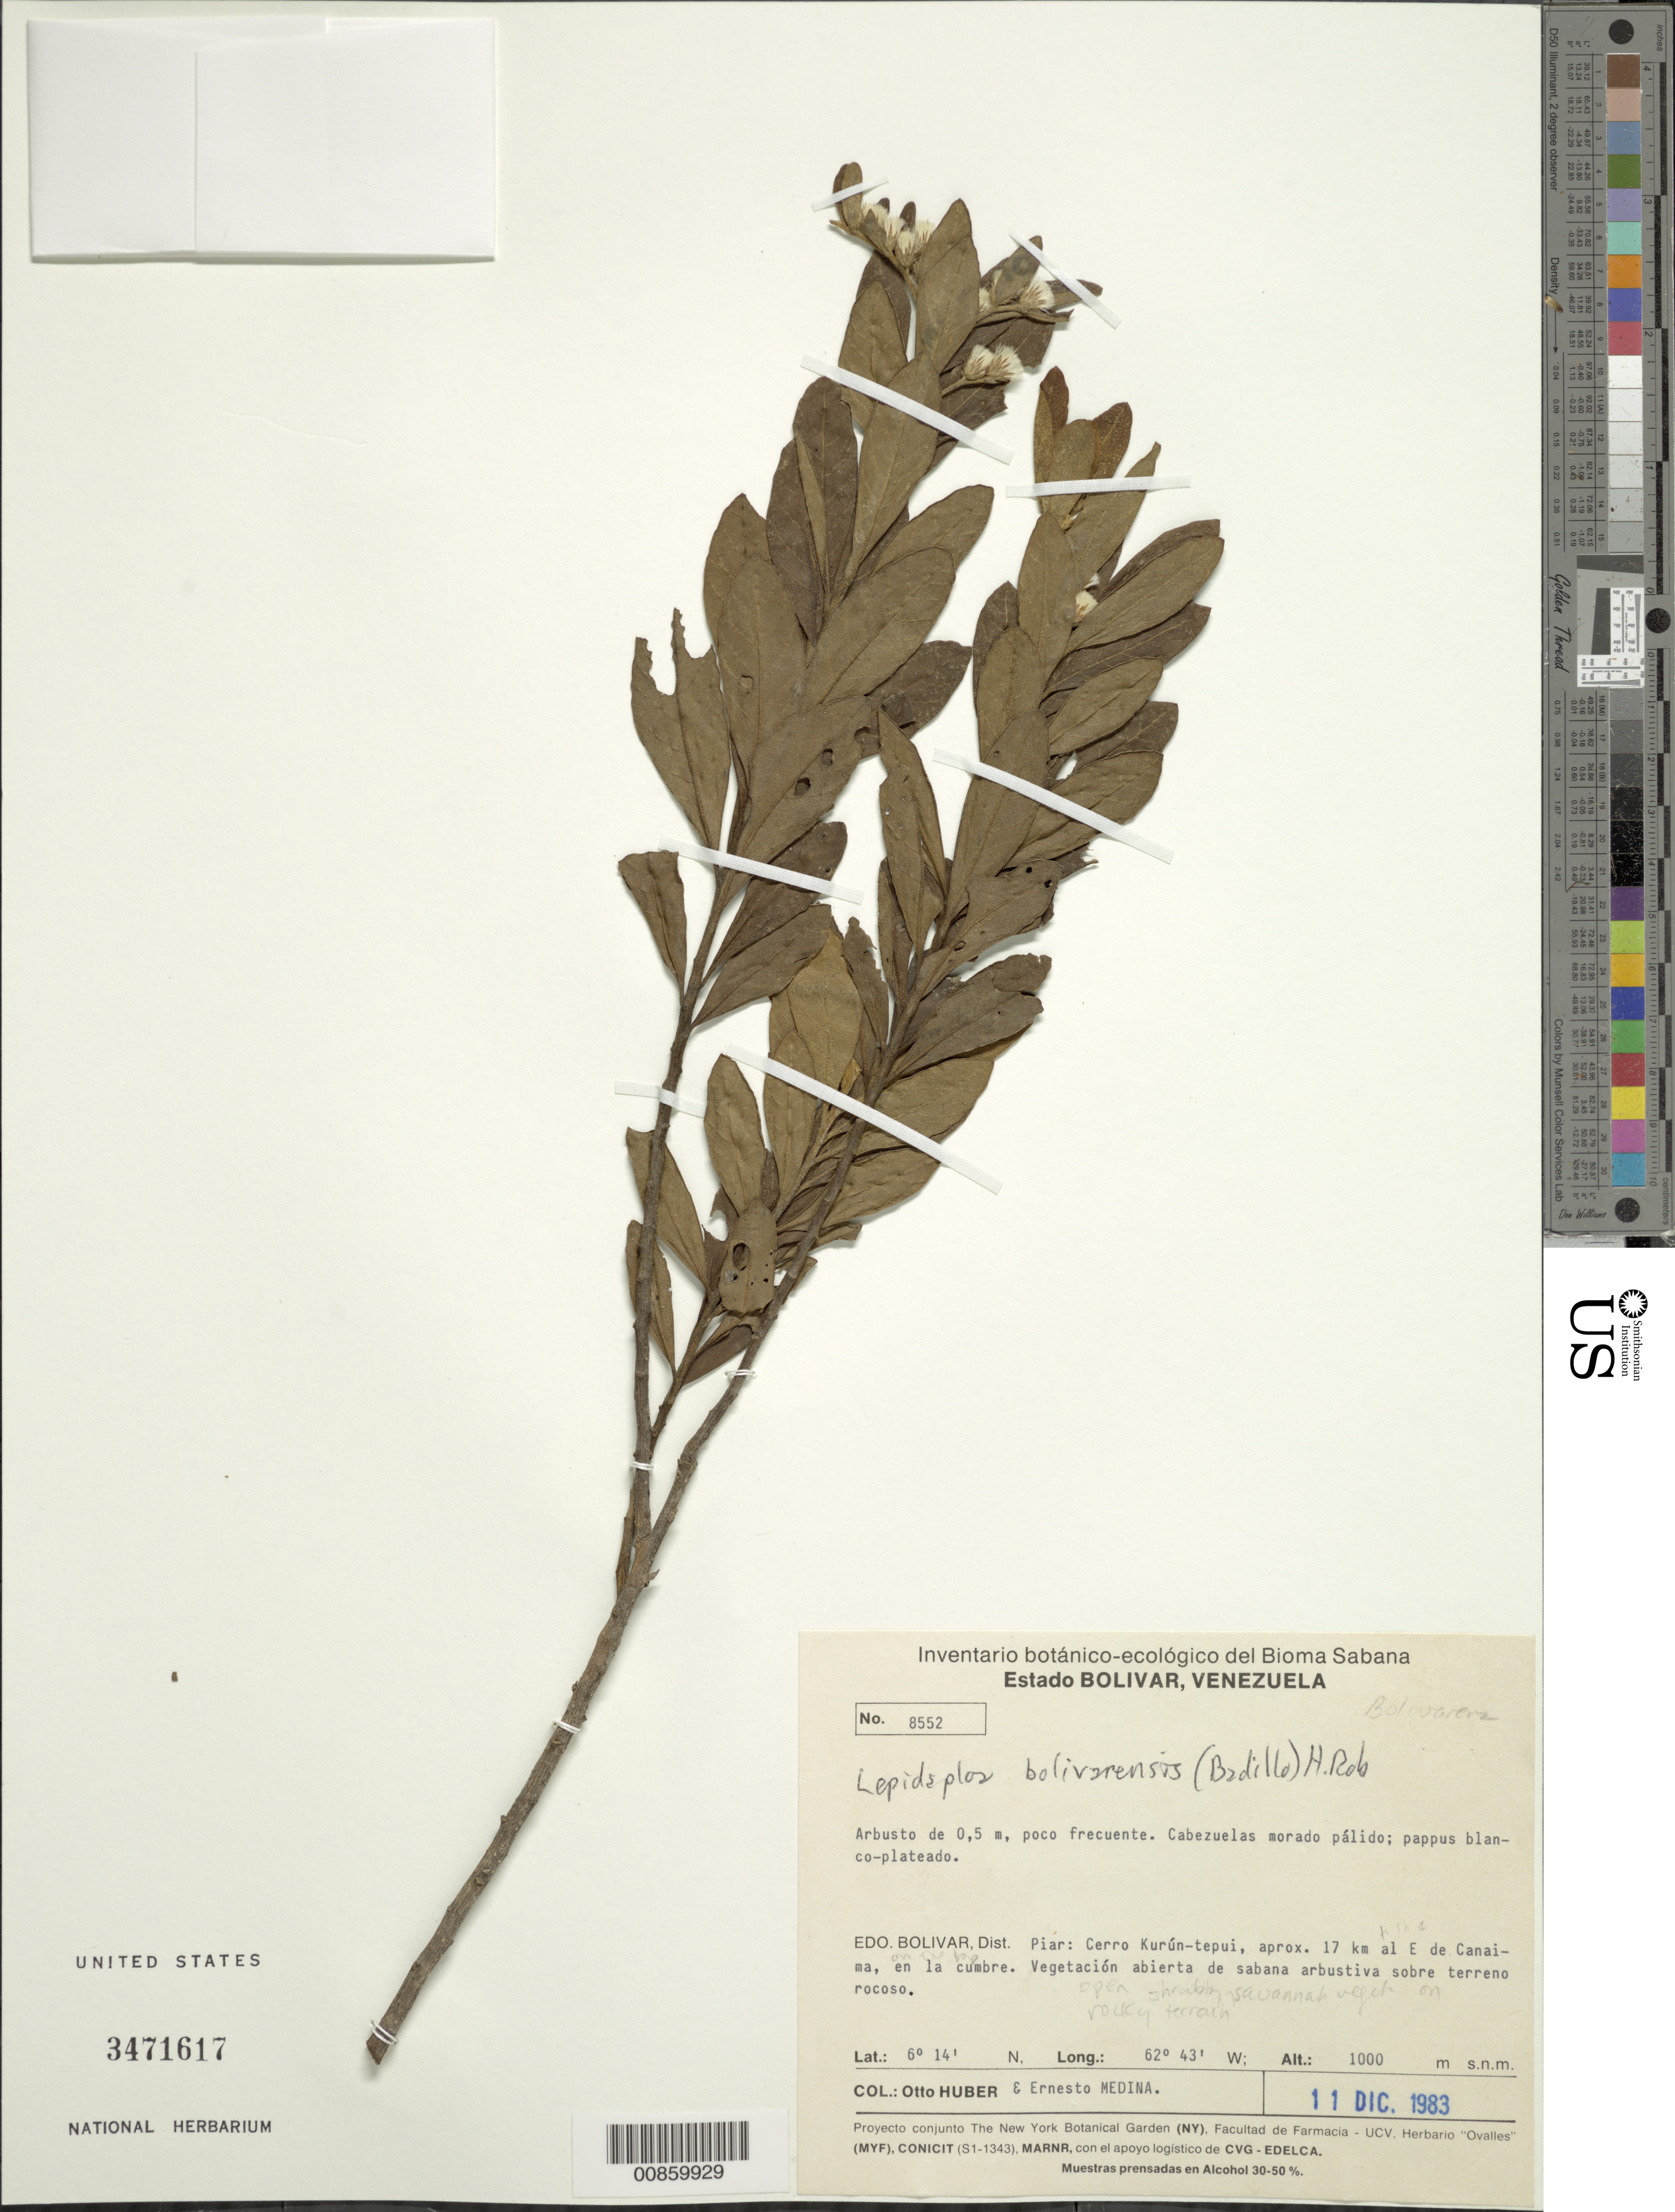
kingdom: Plantae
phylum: Tracheophyta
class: Magnoliopsida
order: Asterales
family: Asteraceae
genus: Lepidaploa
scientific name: Lepidaploa bolivarensis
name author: (V.M. Badillo) H. Rob.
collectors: O. Huber & E. Medina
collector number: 8552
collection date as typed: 11-Dec-83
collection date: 1983-12-11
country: Venezuela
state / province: Bolívar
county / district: Piar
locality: Cerro Kurún-tepuí, aprox. 17 km al E de Canaima; en la cumbre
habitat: Vegetación abierta de sabana arbustica sobre terreno rocoso.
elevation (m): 1000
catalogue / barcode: US 3471617